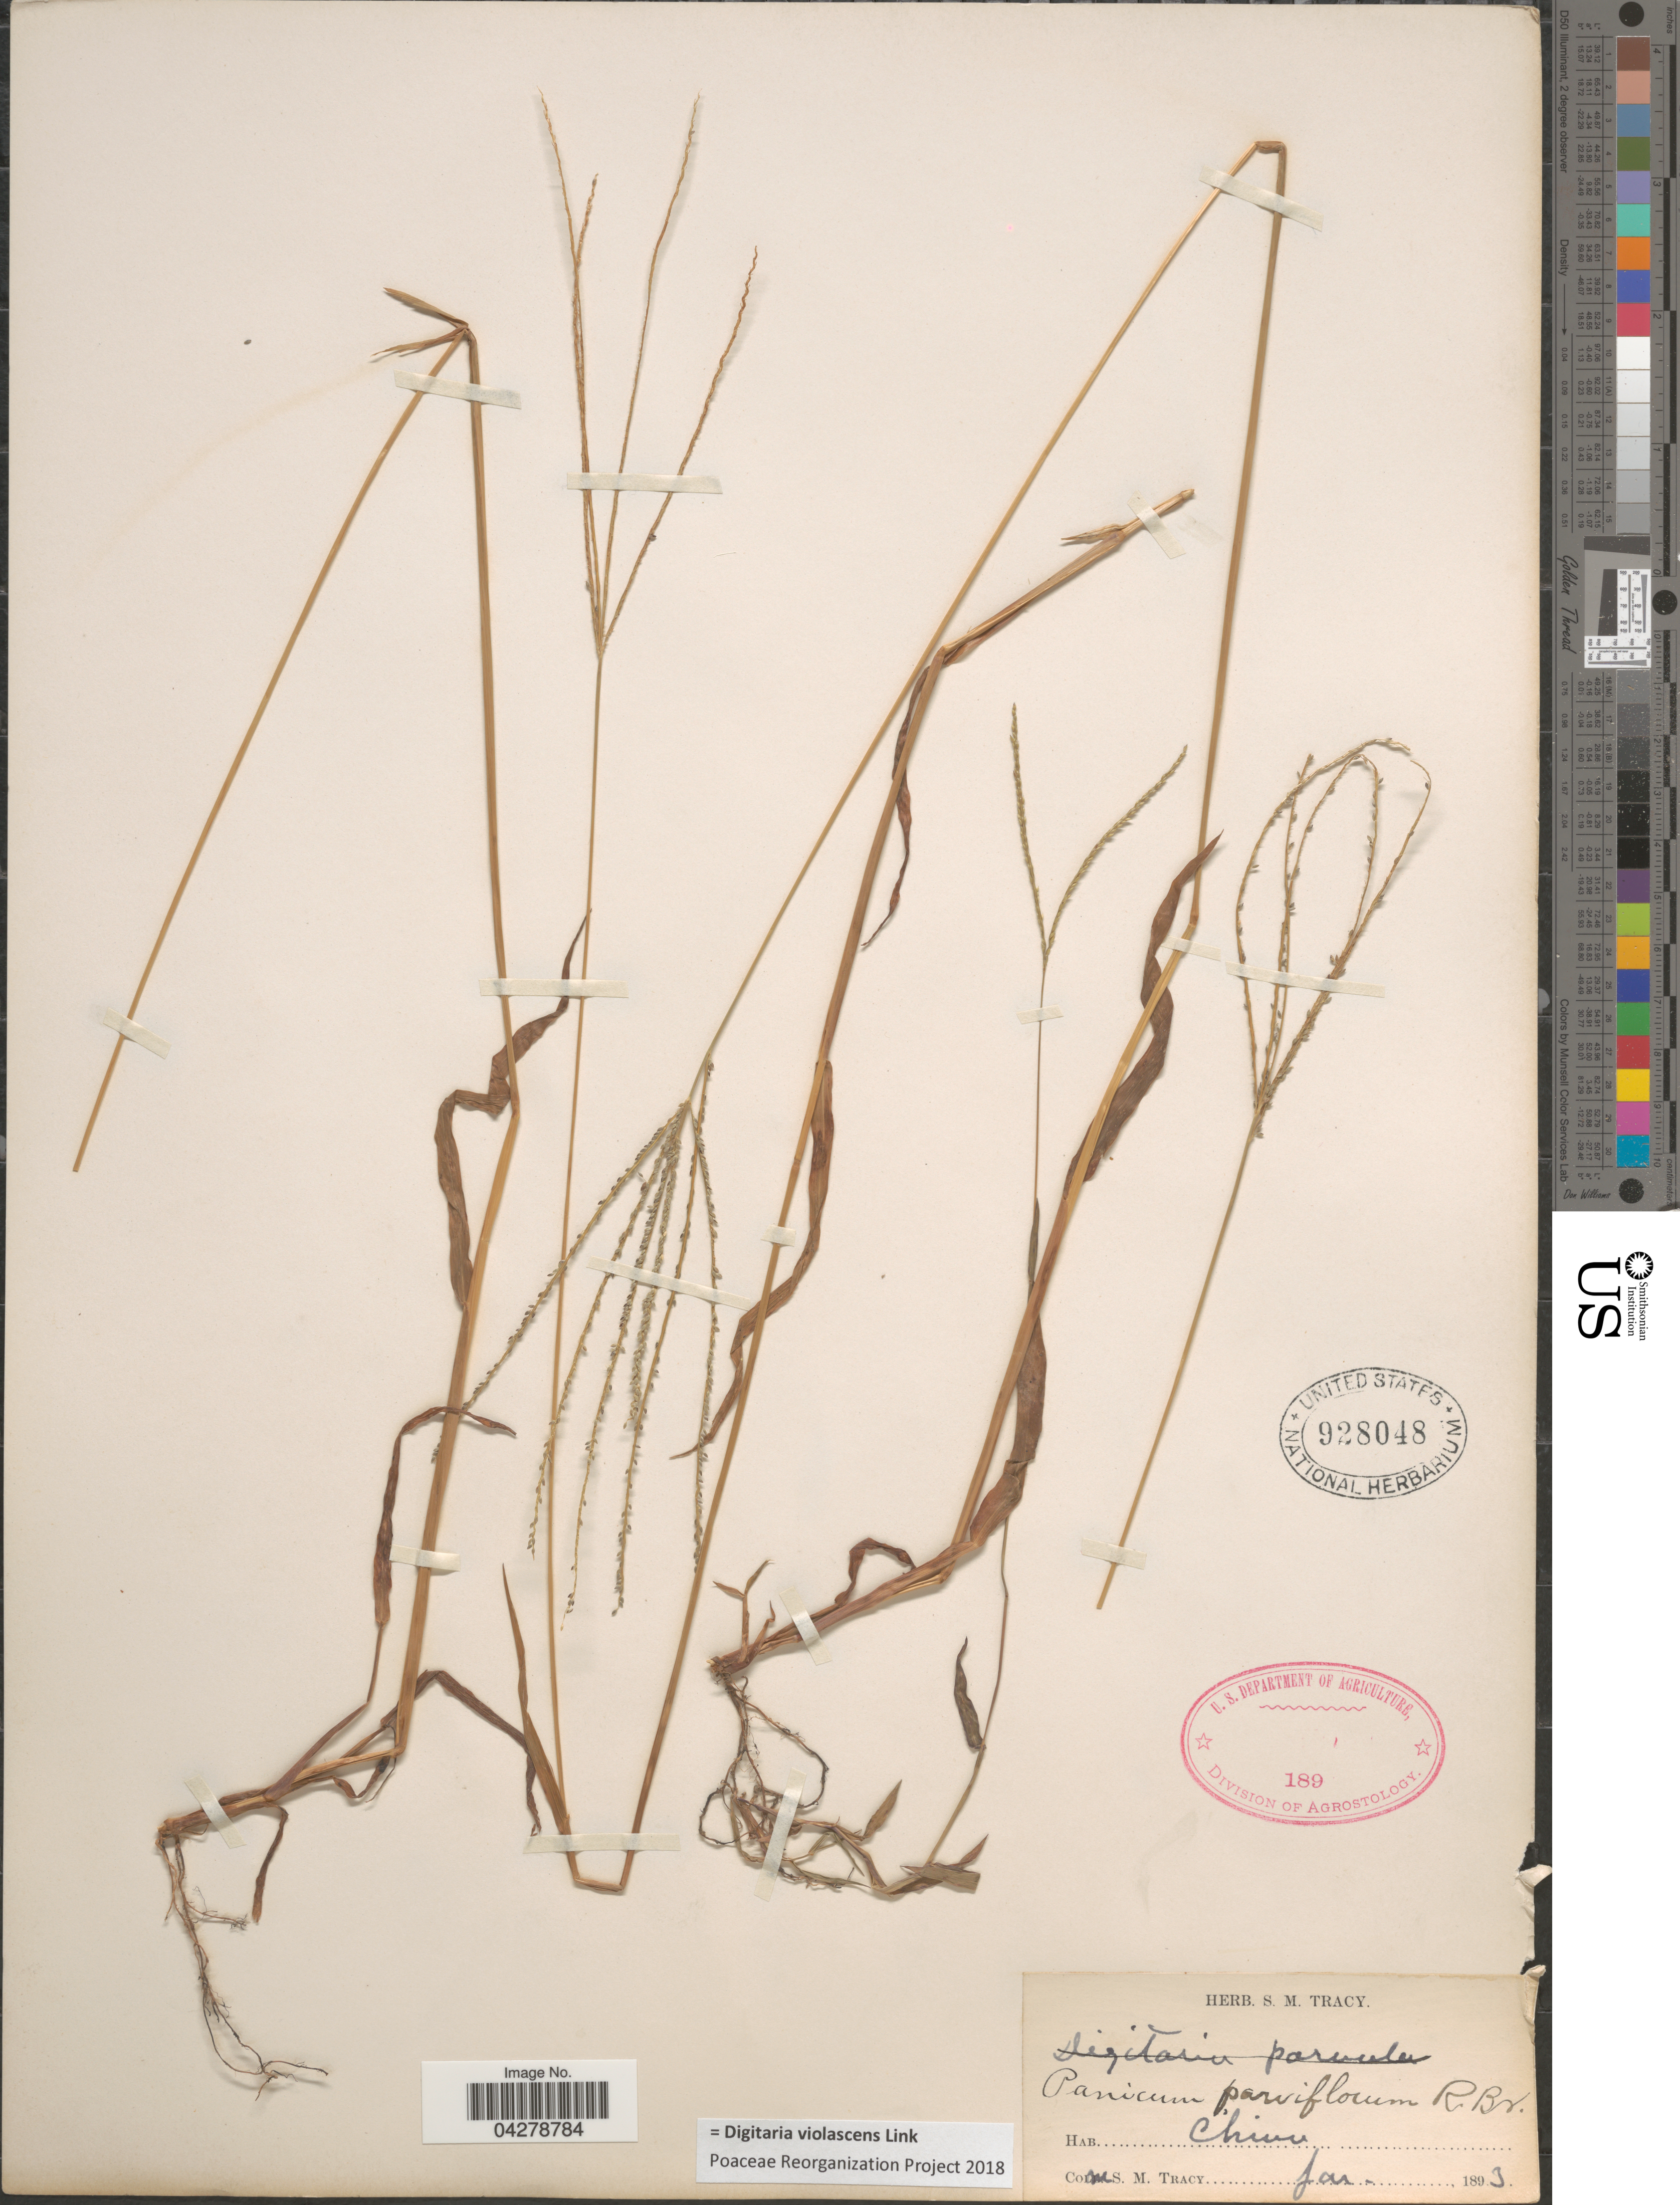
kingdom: Plantae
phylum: Tracheophyta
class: Liliopsida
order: Poales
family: Poaceae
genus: Digitaria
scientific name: Digitaria violascens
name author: Link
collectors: S. M. Tracy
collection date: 1893-01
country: China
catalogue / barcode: US 928048